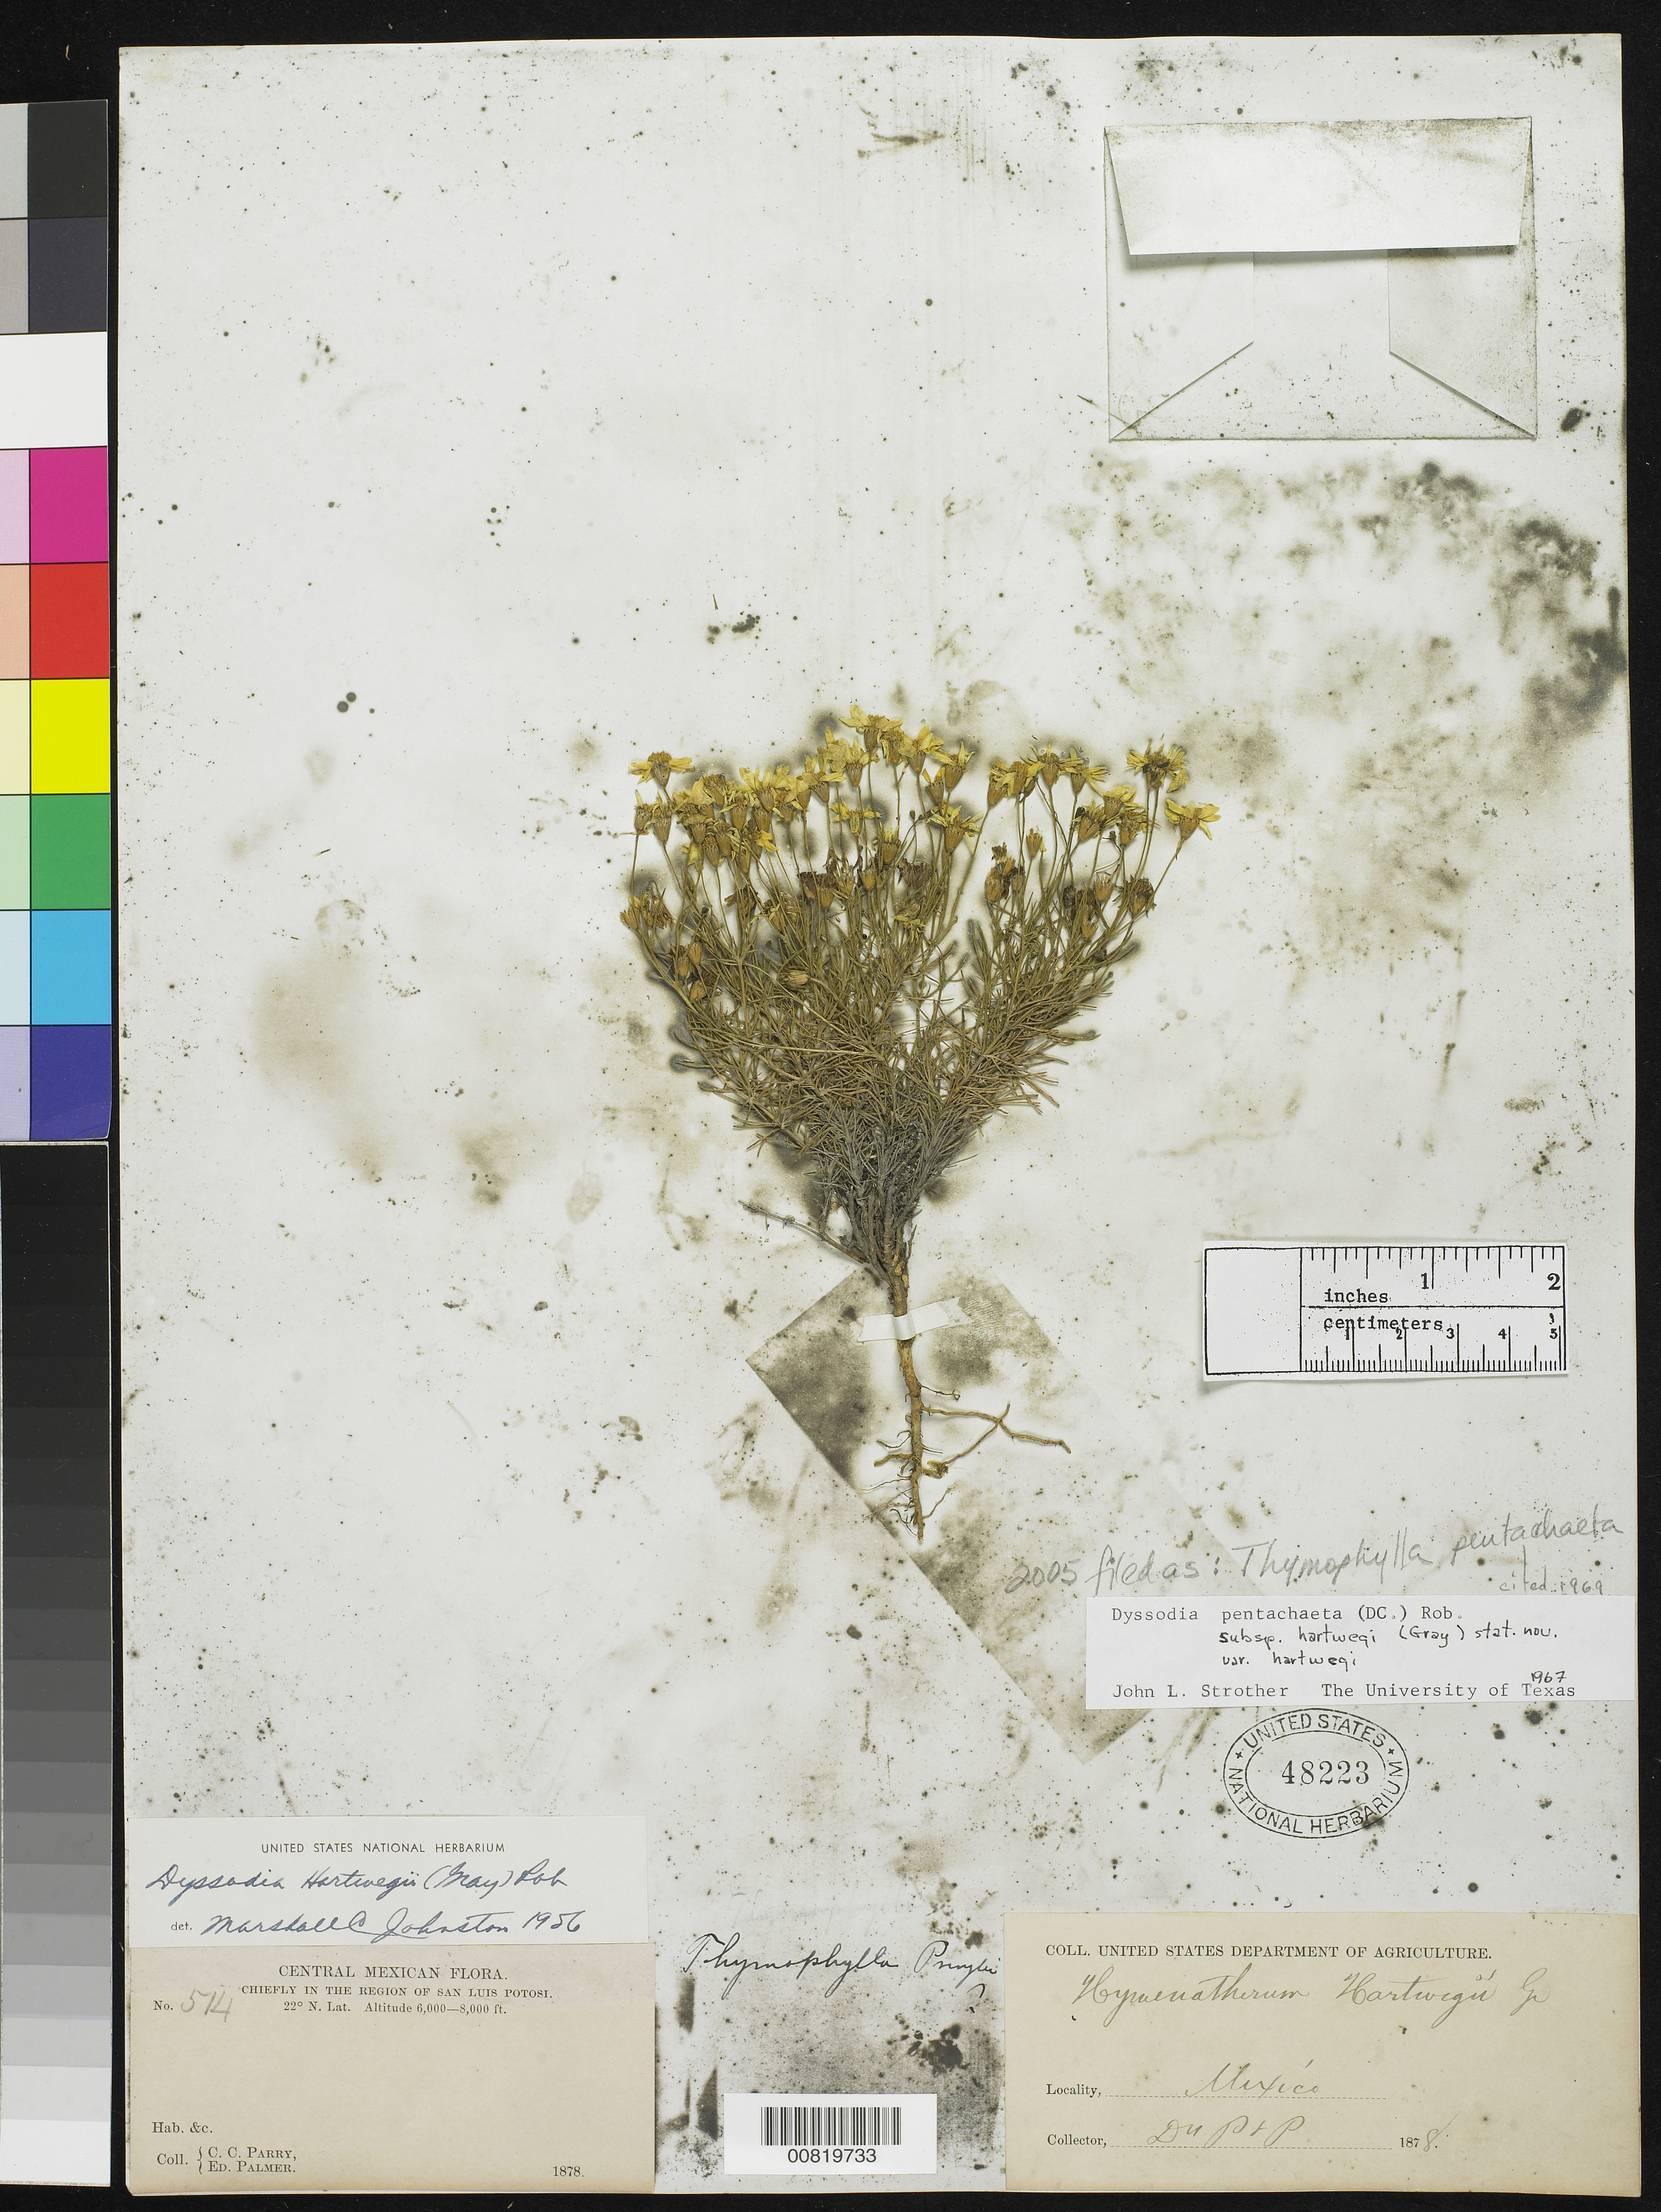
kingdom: Plantae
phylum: Tracheophyta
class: Magnoliopsida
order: Asterales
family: Asteraceae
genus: Thymophylla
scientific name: Thymophylla pentachaeta var. hartwegii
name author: (A. Gray) Strother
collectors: C. C. Parry & E. Palmer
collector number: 514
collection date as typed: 1878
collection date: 1878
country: Mexico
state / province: San Luis Potosí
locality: Chiefly in the region of San Luis Potosí.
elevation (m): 1829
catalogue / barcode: US 48223